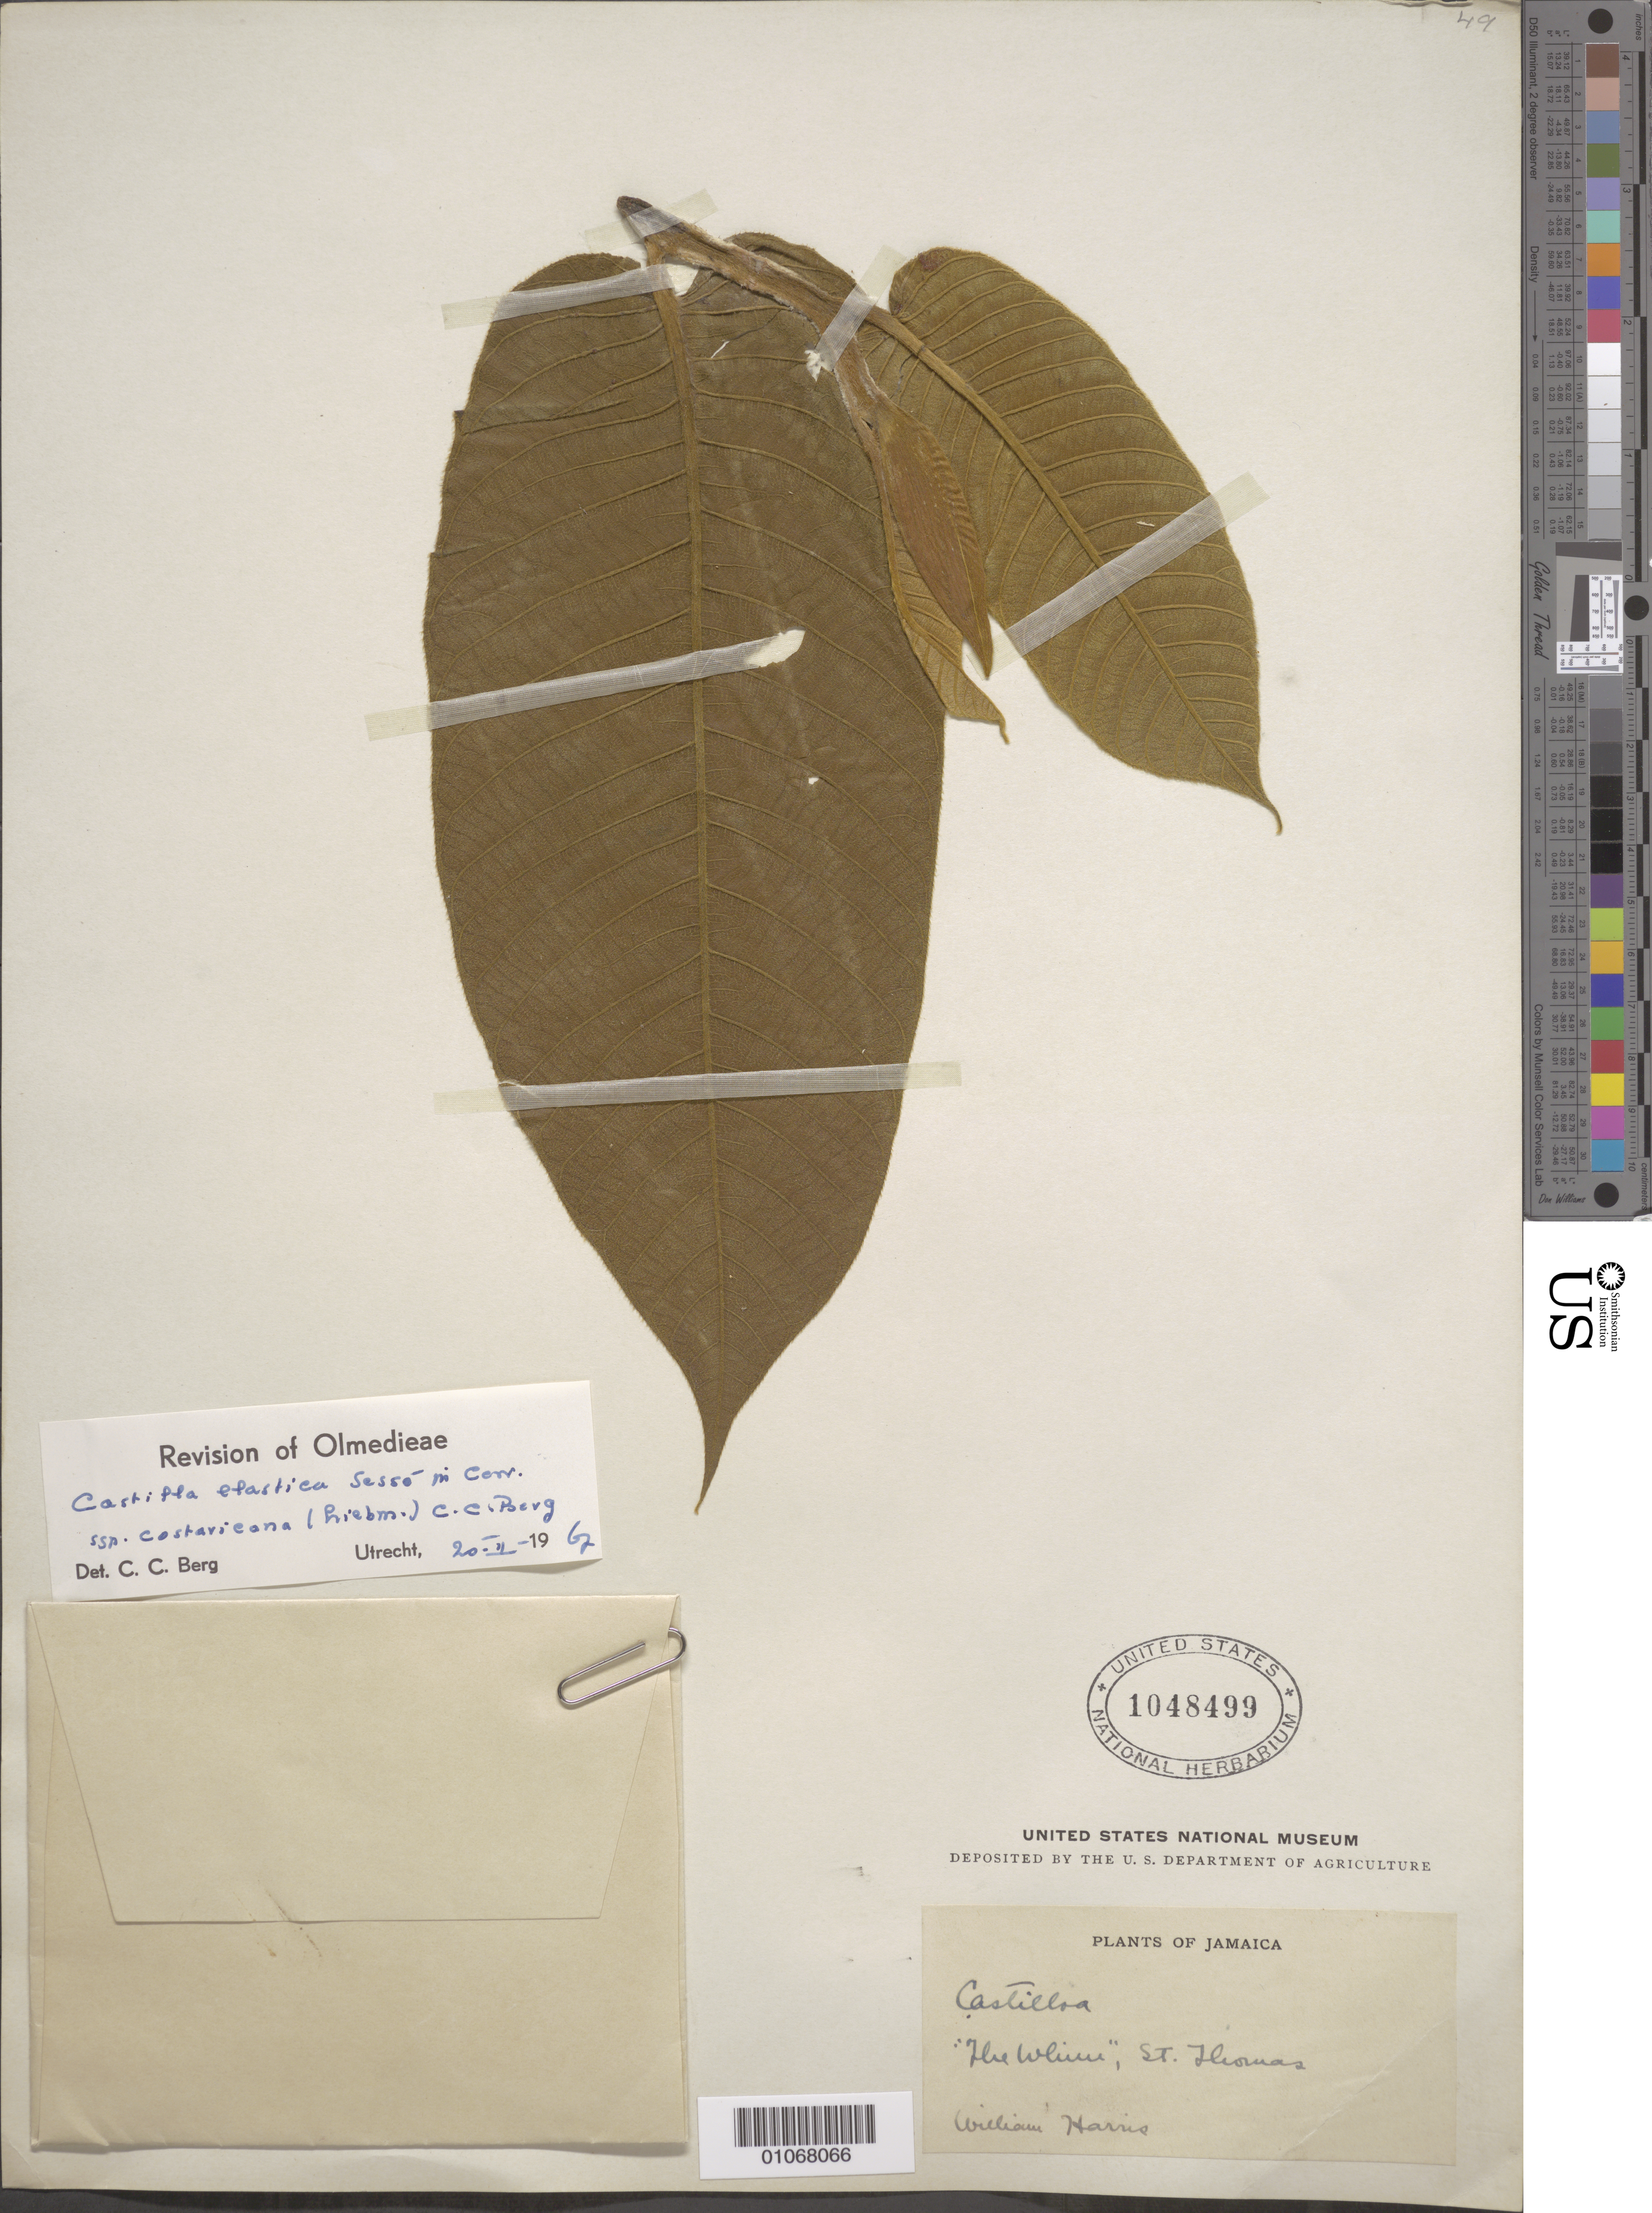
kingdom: Plantae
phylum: Tracheophyta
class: Magnoliopsida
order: Rosales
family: Moraceae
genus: Castilla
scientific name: Castilla elastica subsp. costaricana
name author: (Liebm.) C.C. Berg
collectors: W. Harris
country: Jamaica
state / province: Saint Thomas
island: Jamaica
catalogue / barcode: US 1048499